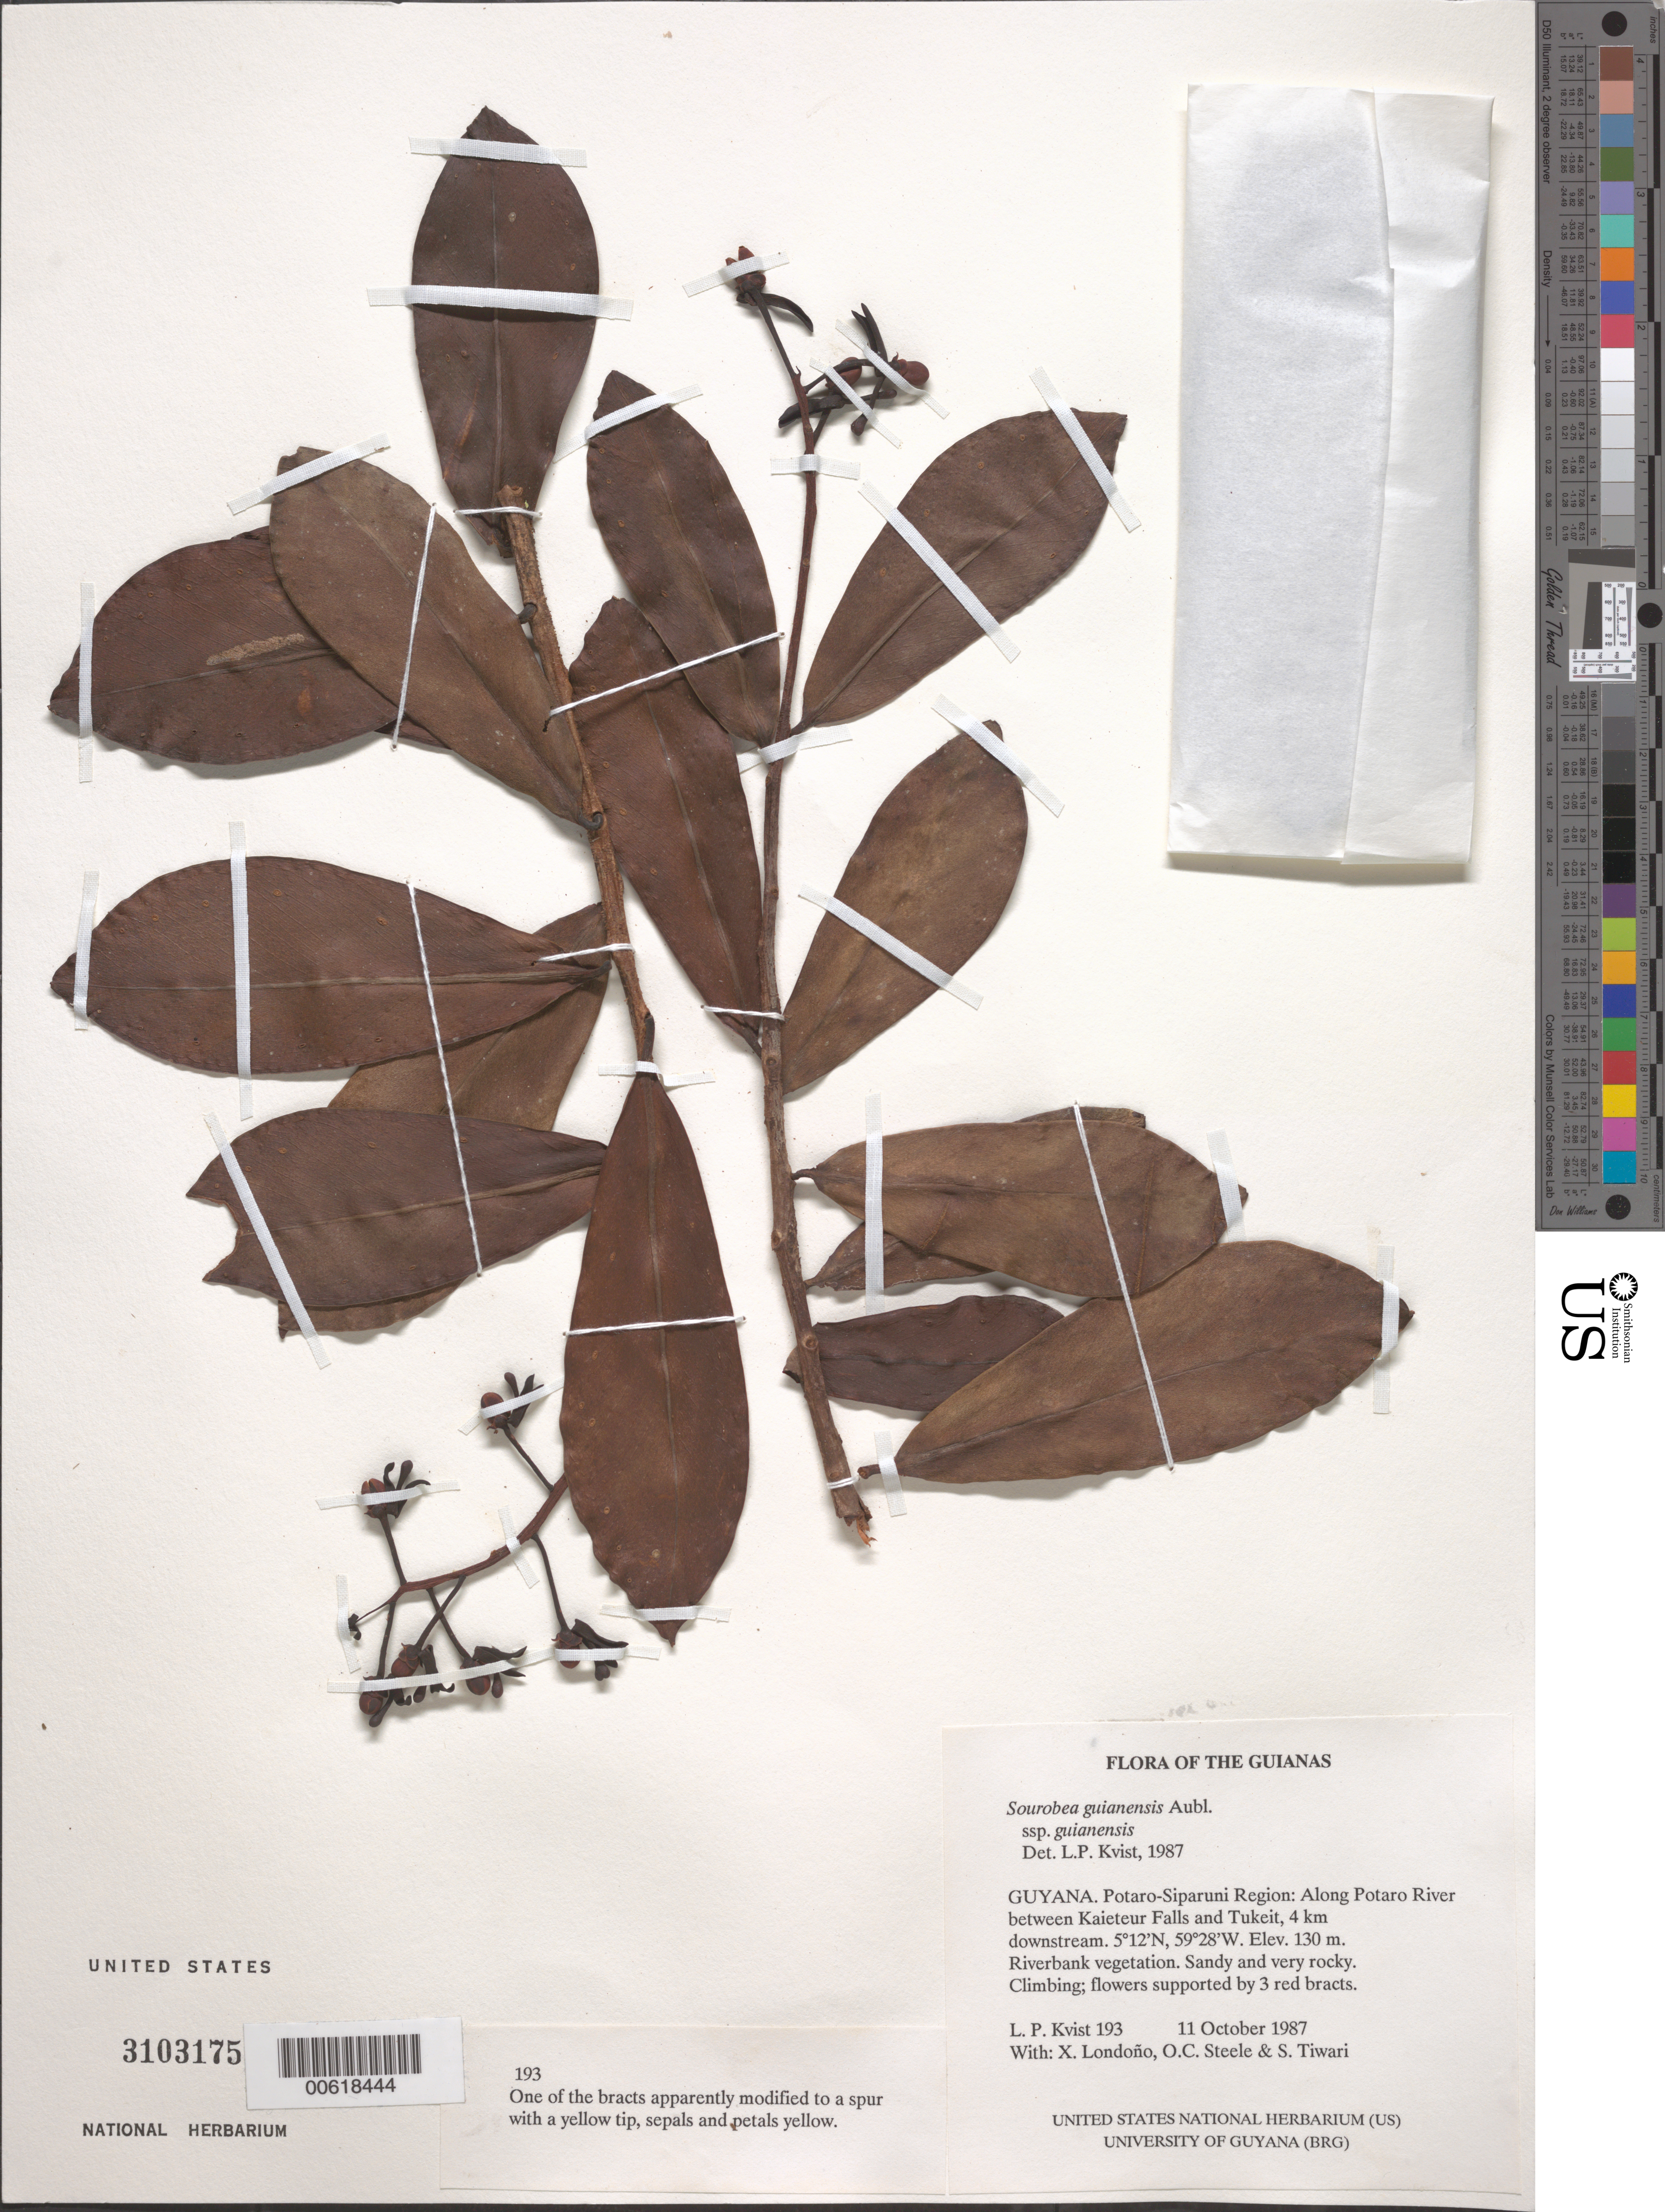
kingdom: Plantae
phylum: Tracheophyta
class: Magnoliopsida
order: Ericales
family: Marcgraviaceae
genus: Souroubea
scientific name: Souroubea guianensis subsp. guianensis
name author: Aubl.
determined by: Kvist, L. P., (US), Smithsonian Institution - National Museum of Natural History (UNITED STATES)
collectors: L. P. Kvist, X. Londoño, O. C. Steele & S. Tiwari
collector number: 193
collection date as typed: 11 October 1987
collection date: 1987-10-11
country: Guyana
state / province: Potaro-Siparuni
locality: Along Potaro River between Kaieteur Falls and Tukeit, 4 km downstream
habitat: Riverbank vegetation. Sandy and very rocky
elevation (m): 130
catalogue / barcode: US 3103175